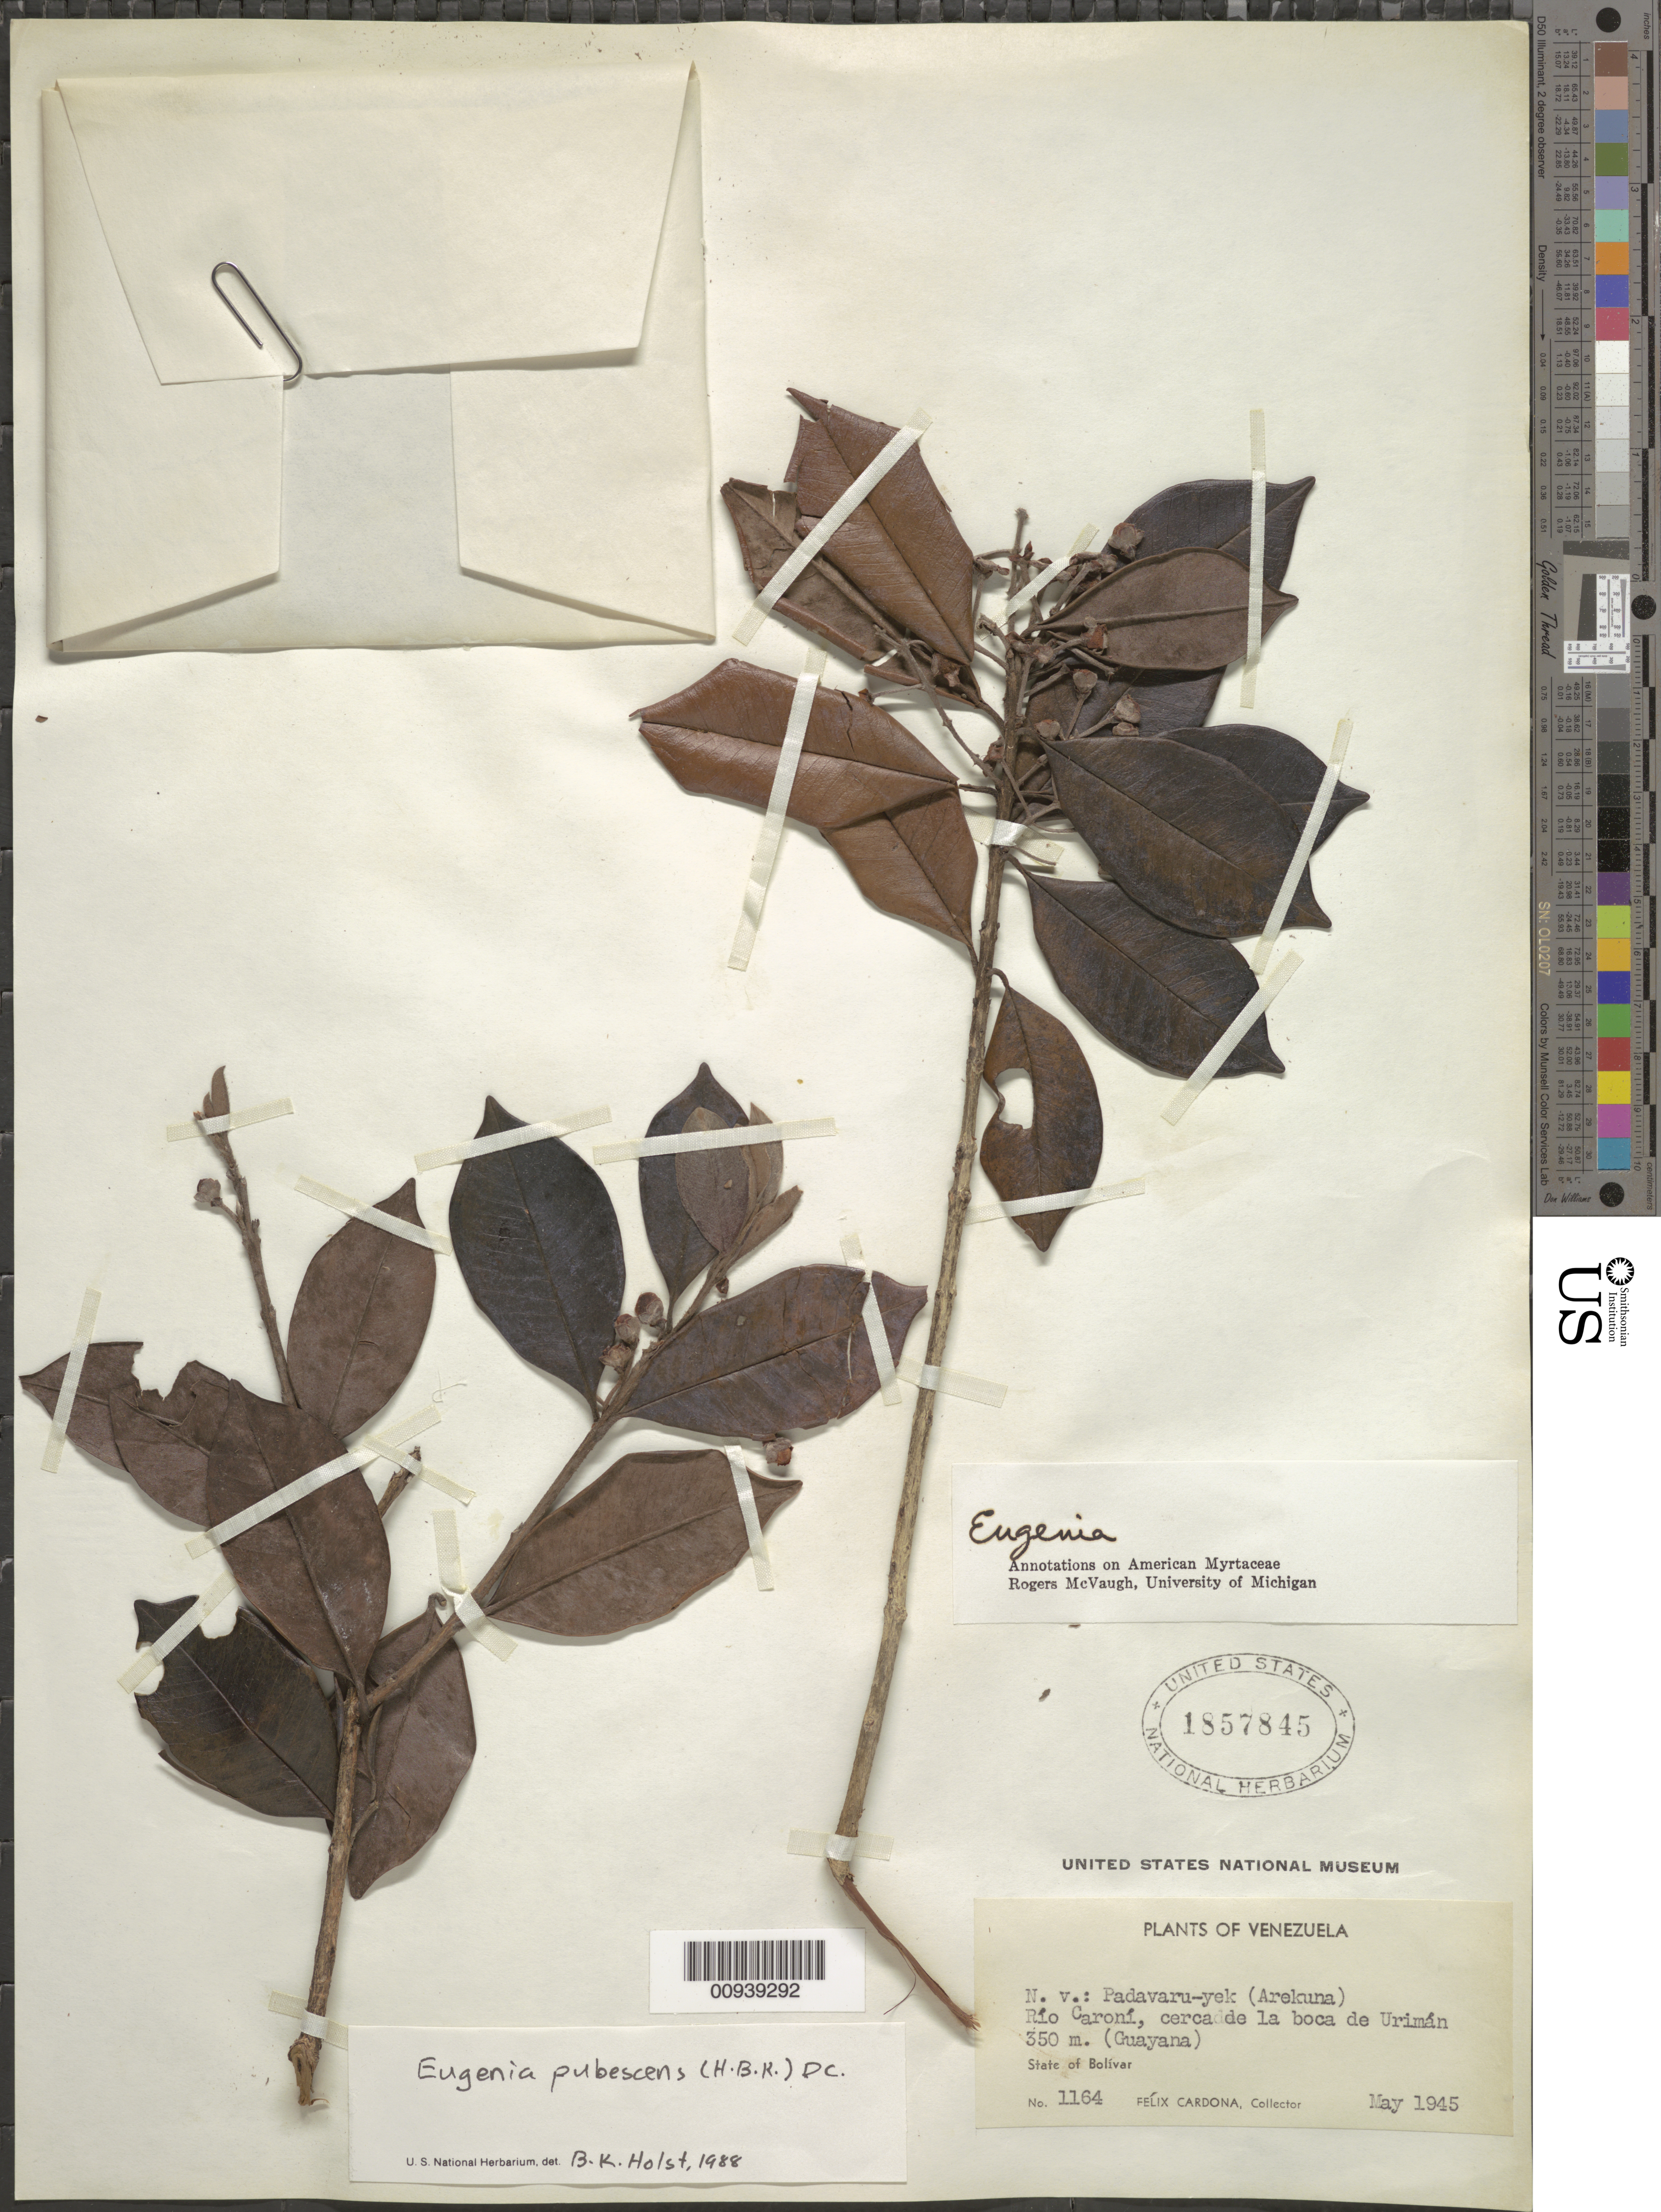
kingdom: Plantae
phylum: Tracheophyta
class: Magnoliopsida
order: Myrtales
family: Myrtaceae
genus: Eugenia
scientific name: Eugenia pubescens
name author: (Kunth) DC.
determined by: Holst, Bruce K.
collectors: F. Cardona Puig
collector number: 1164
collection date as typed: May-45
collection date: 1945-05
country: Venezuela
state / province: Bolívar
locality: Río Caroní, cerca de la boca de Urimán (Guayana)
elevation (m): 350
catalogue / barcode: US 1857845